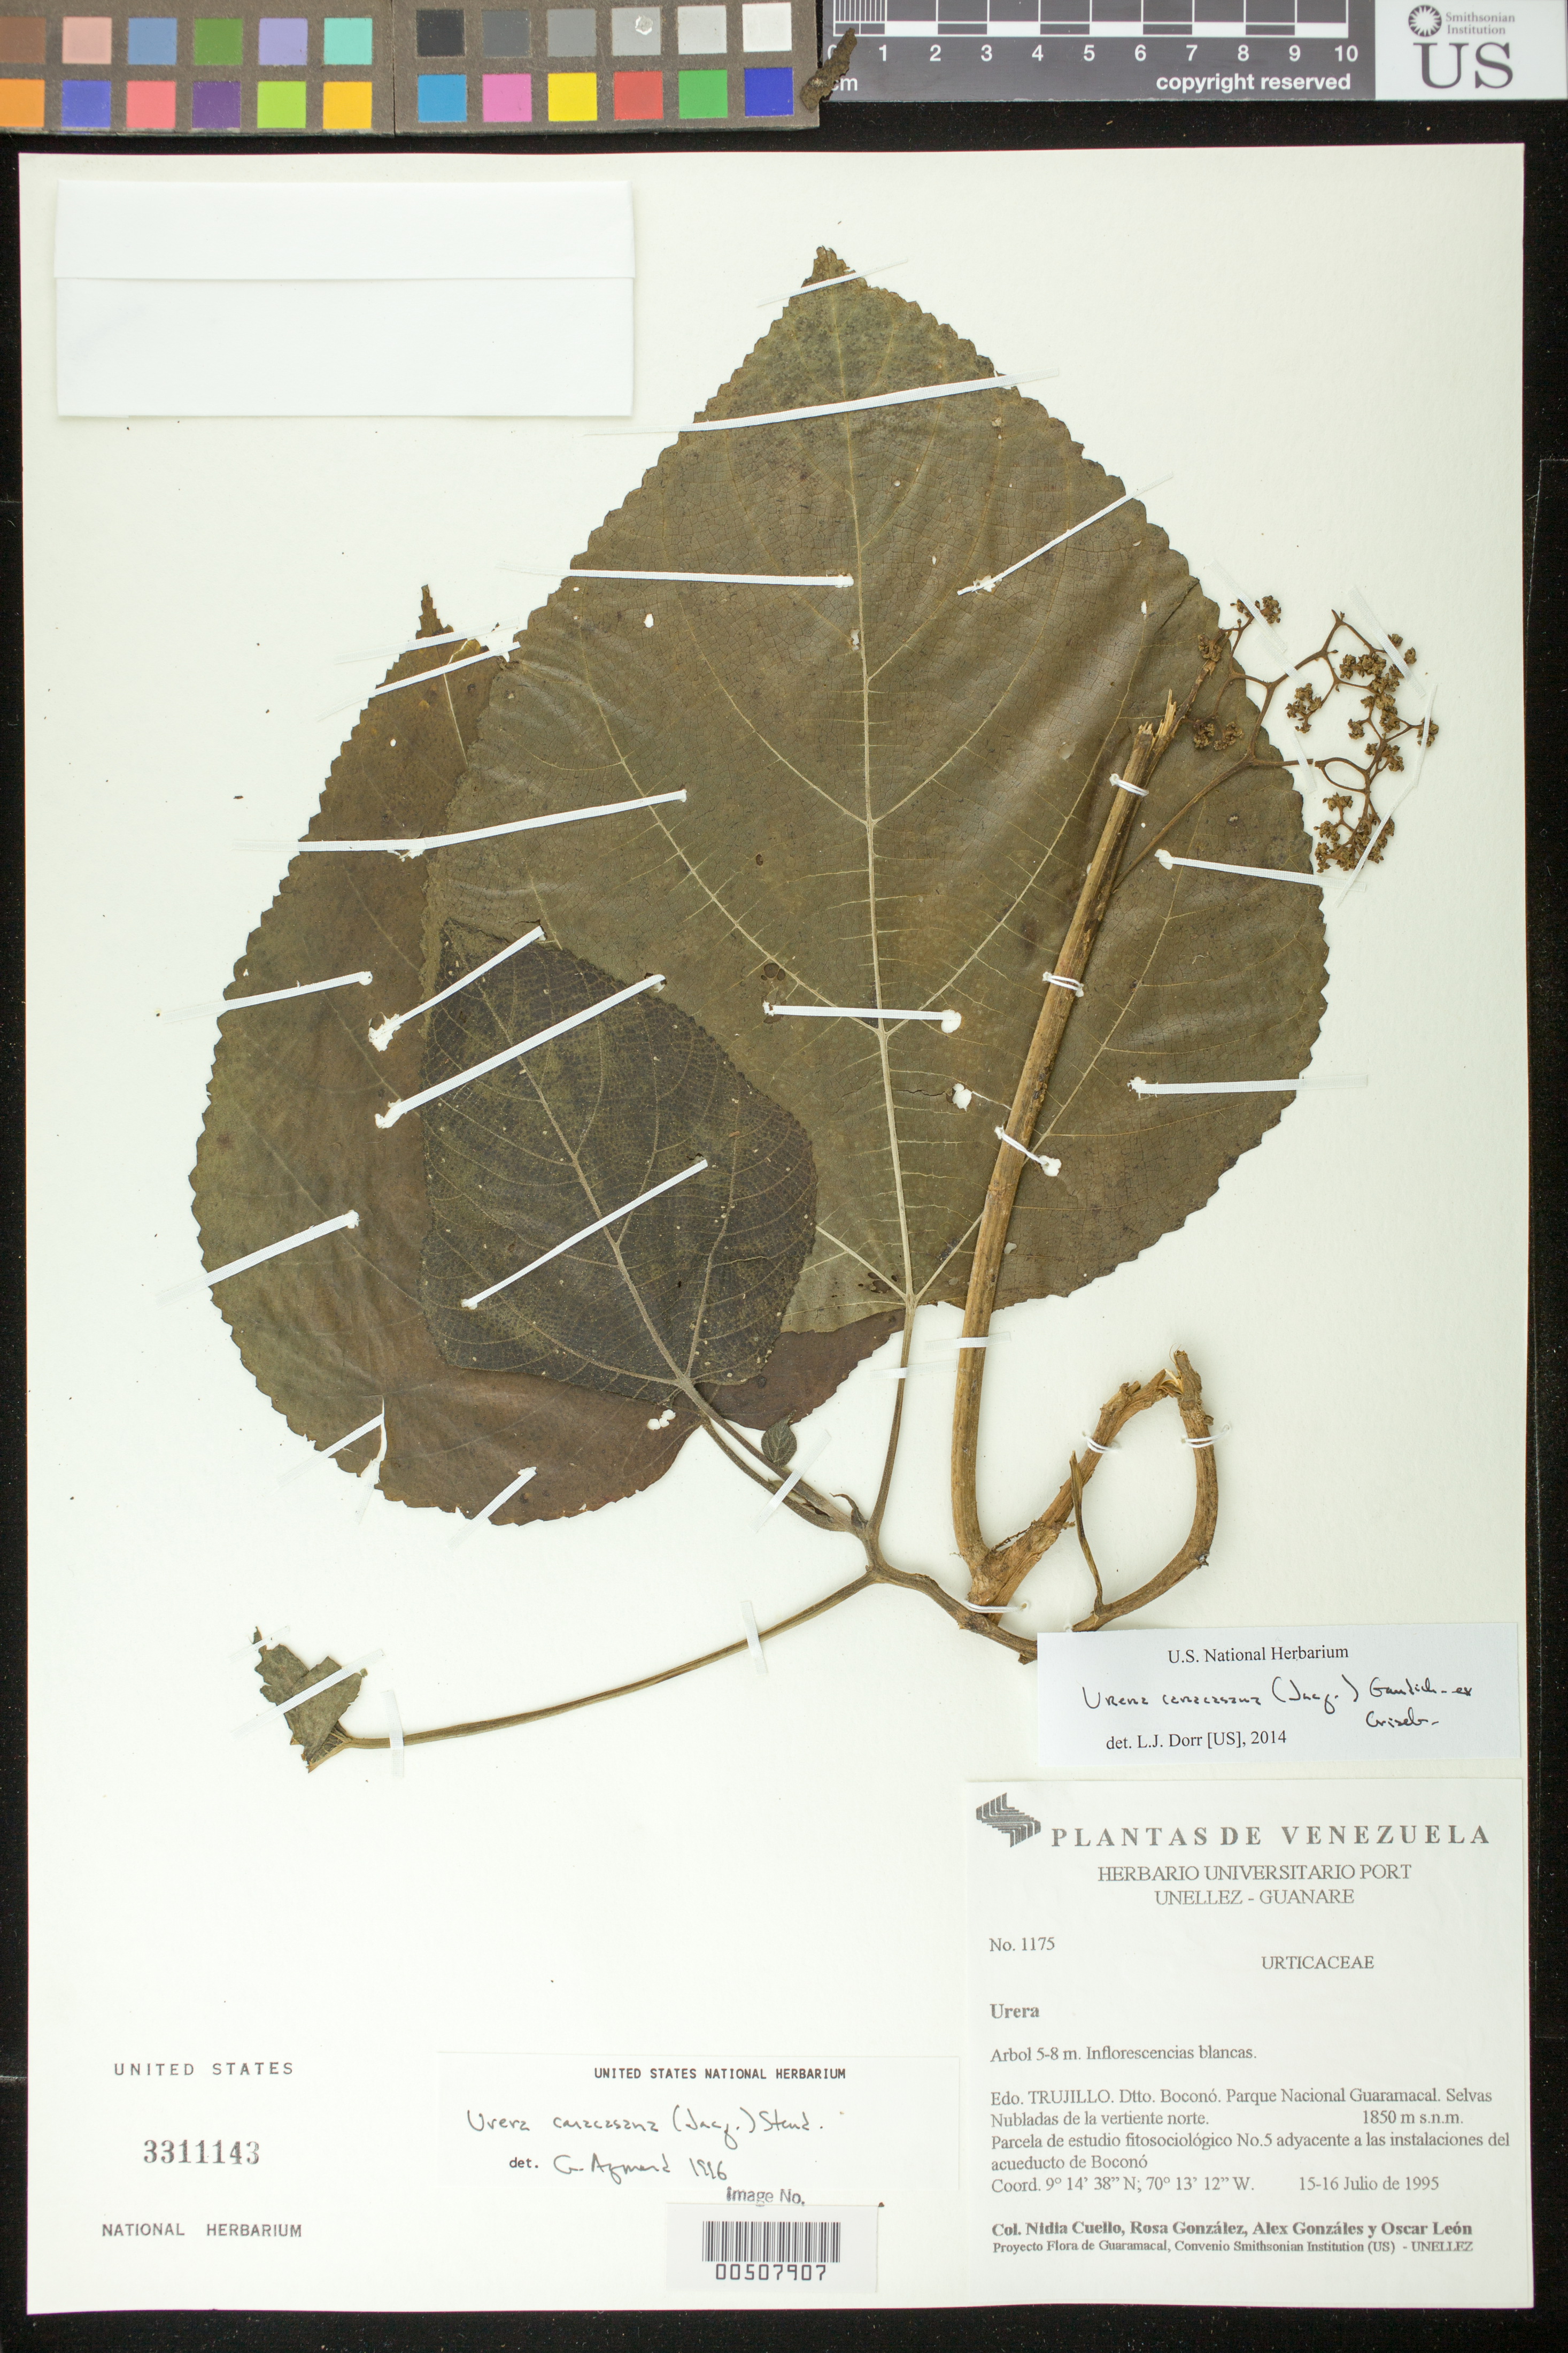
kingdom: Plantae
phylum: Tracheophyta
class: Magnoliopsida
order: Rosales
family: Urticaceae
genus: Urera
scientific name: Urera caracasana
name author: (Jacq.) Gaudich. ex Griseb.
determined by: Dorr, L. J., (BOT), Smithsonian Institution - National Museum of Natural History (UNITED STATES)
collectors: N. L. Cuello, R. González, A. Gonzáles & O. León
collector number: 1175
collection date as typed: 15 Jul 1995 to 16 Jul 1995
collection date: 1995-07-15/1995-07-16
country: Venezuela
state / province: Trujillo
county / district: Boconó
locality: Parque Nacional Guaramacal. Vertiente N. Adyacente a las instalaciones del acueducto de Boconó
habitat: Selvas Nubladas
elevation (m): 1850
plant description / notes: PORT, US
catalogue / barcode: US 3311143